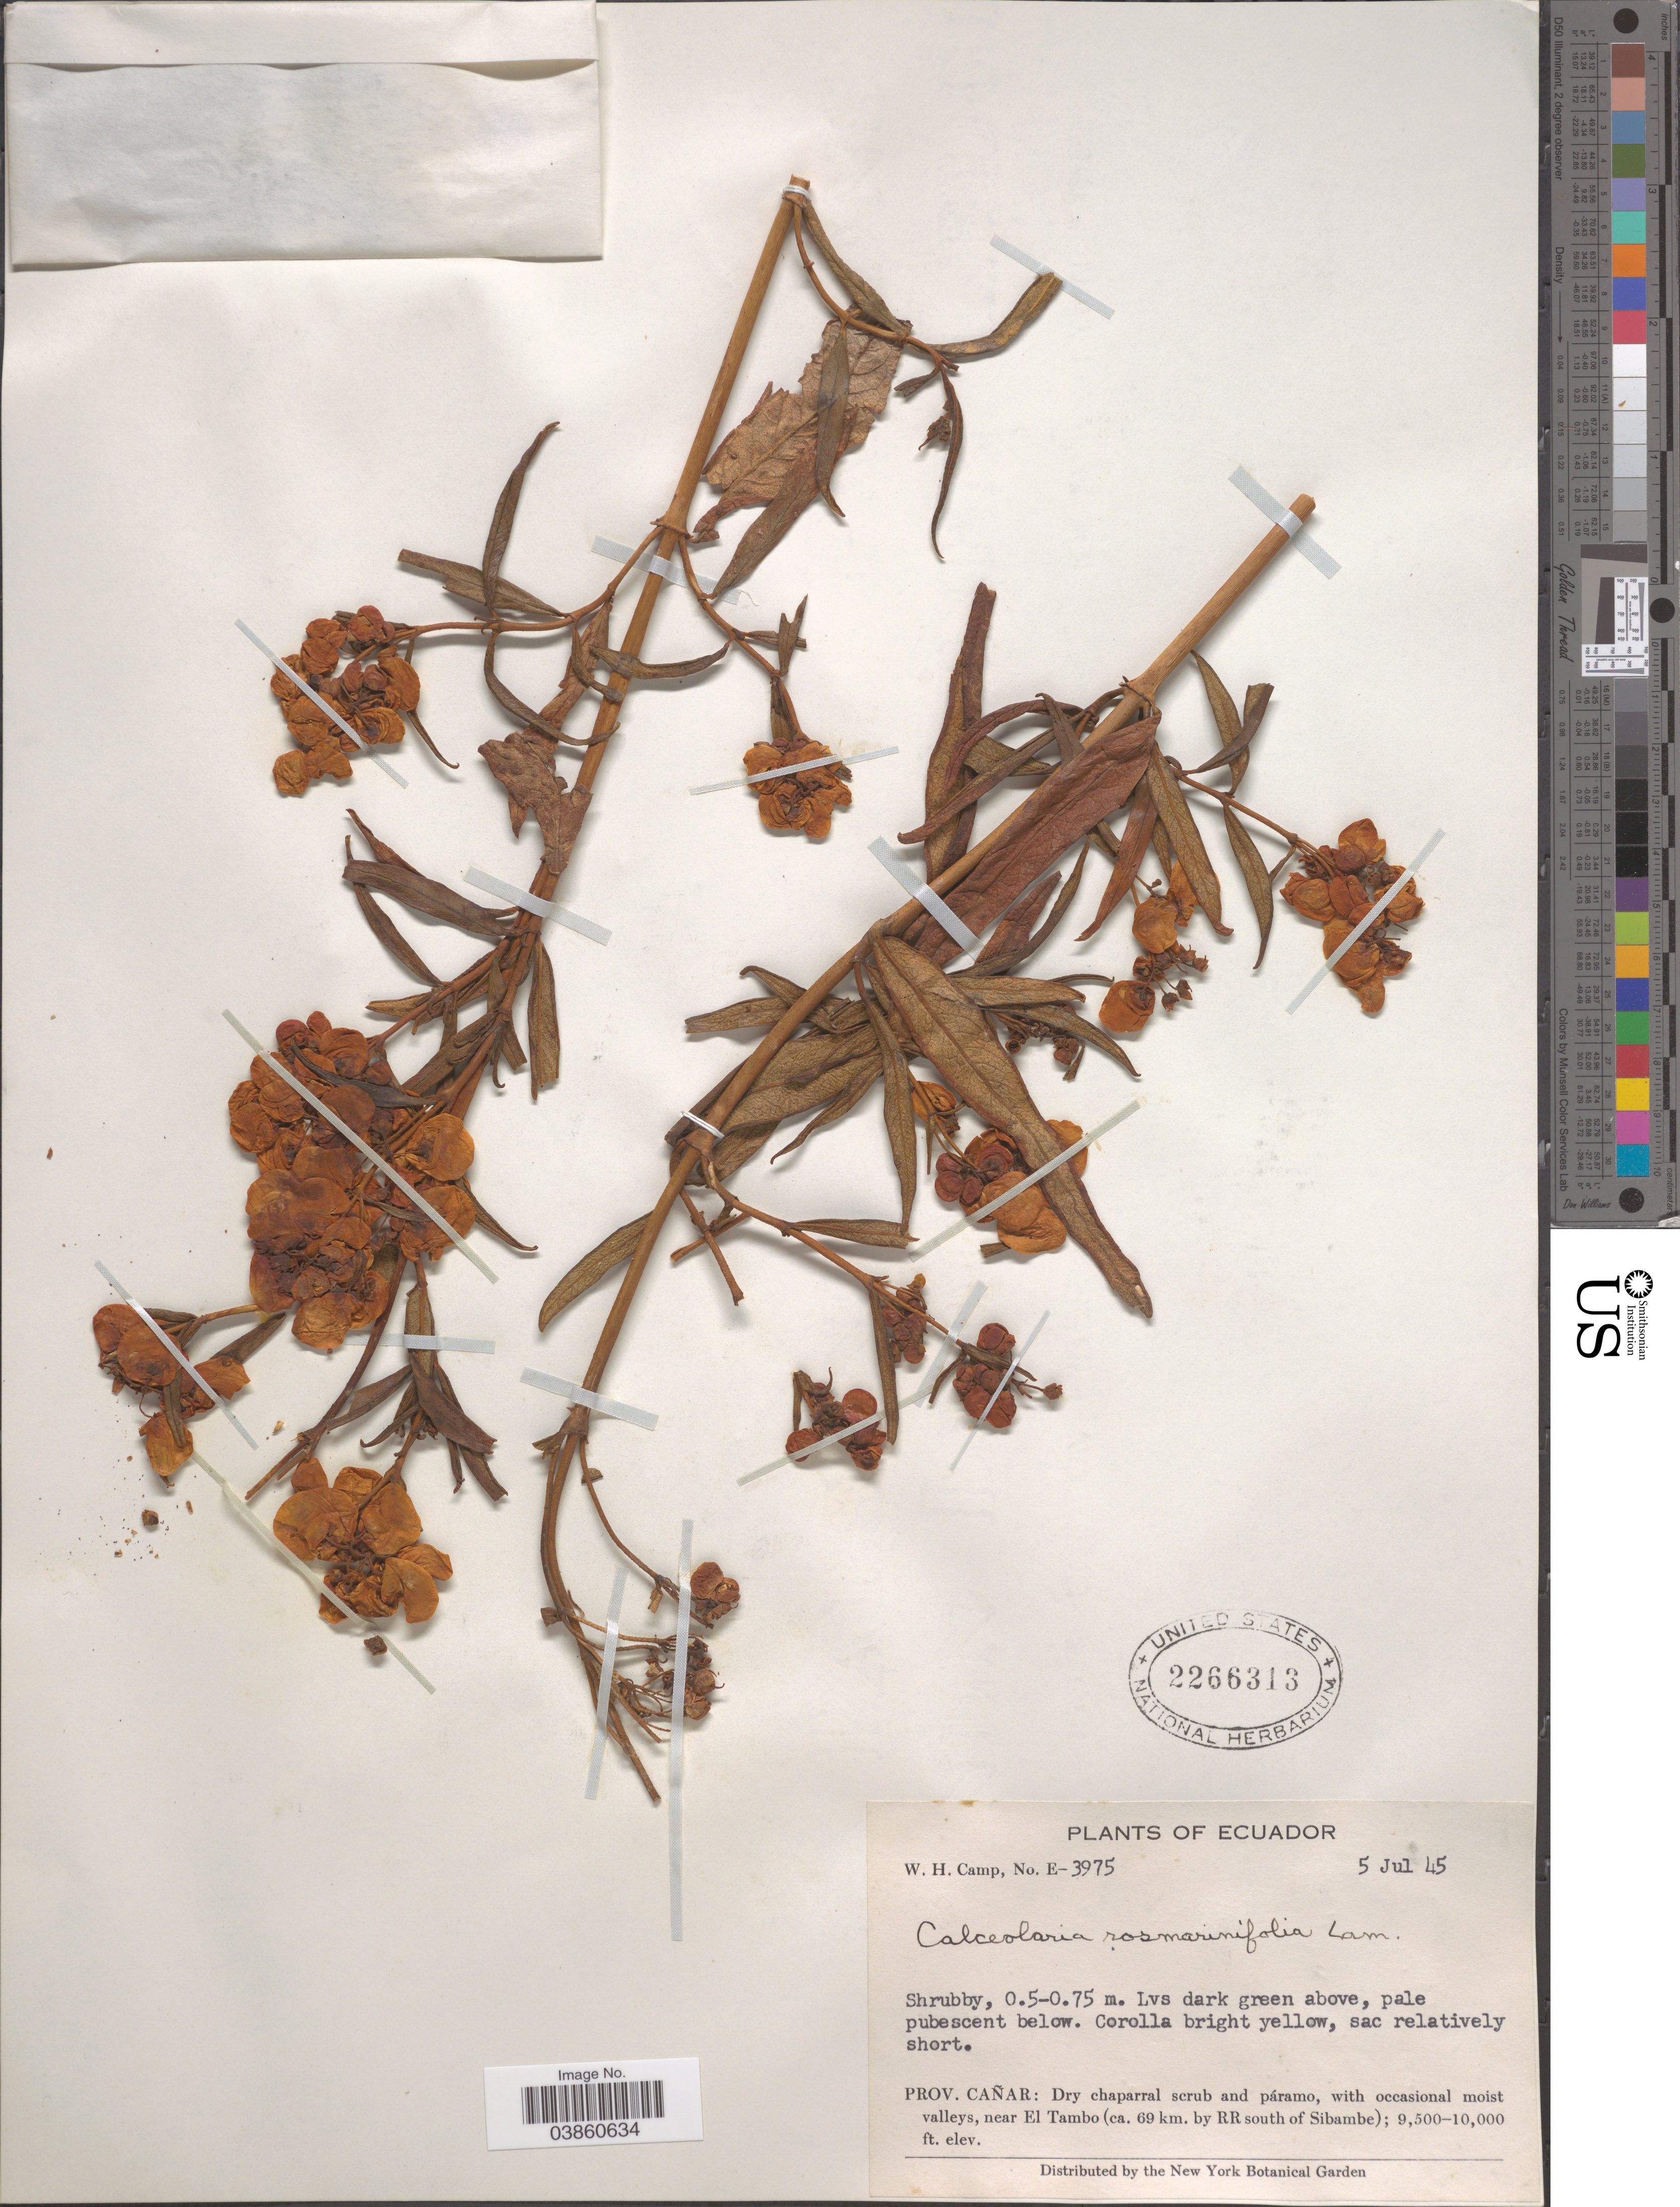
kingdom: Plantae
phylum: Tracheophyta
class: Magnoliopsida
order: Lamiales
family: Calceolariaceae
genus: Calceolaria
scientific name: Calceolaria rosmarinifolia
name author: Lam.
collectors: W. H. Camp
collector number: E-3975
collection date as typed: Transcribed d/m/y: 5/7/45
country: Ecuador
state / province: Cañar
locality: Near El Tambo(ca. 69 km. by RR south of Sibambe).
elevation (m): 2896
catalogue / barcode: US 2266313